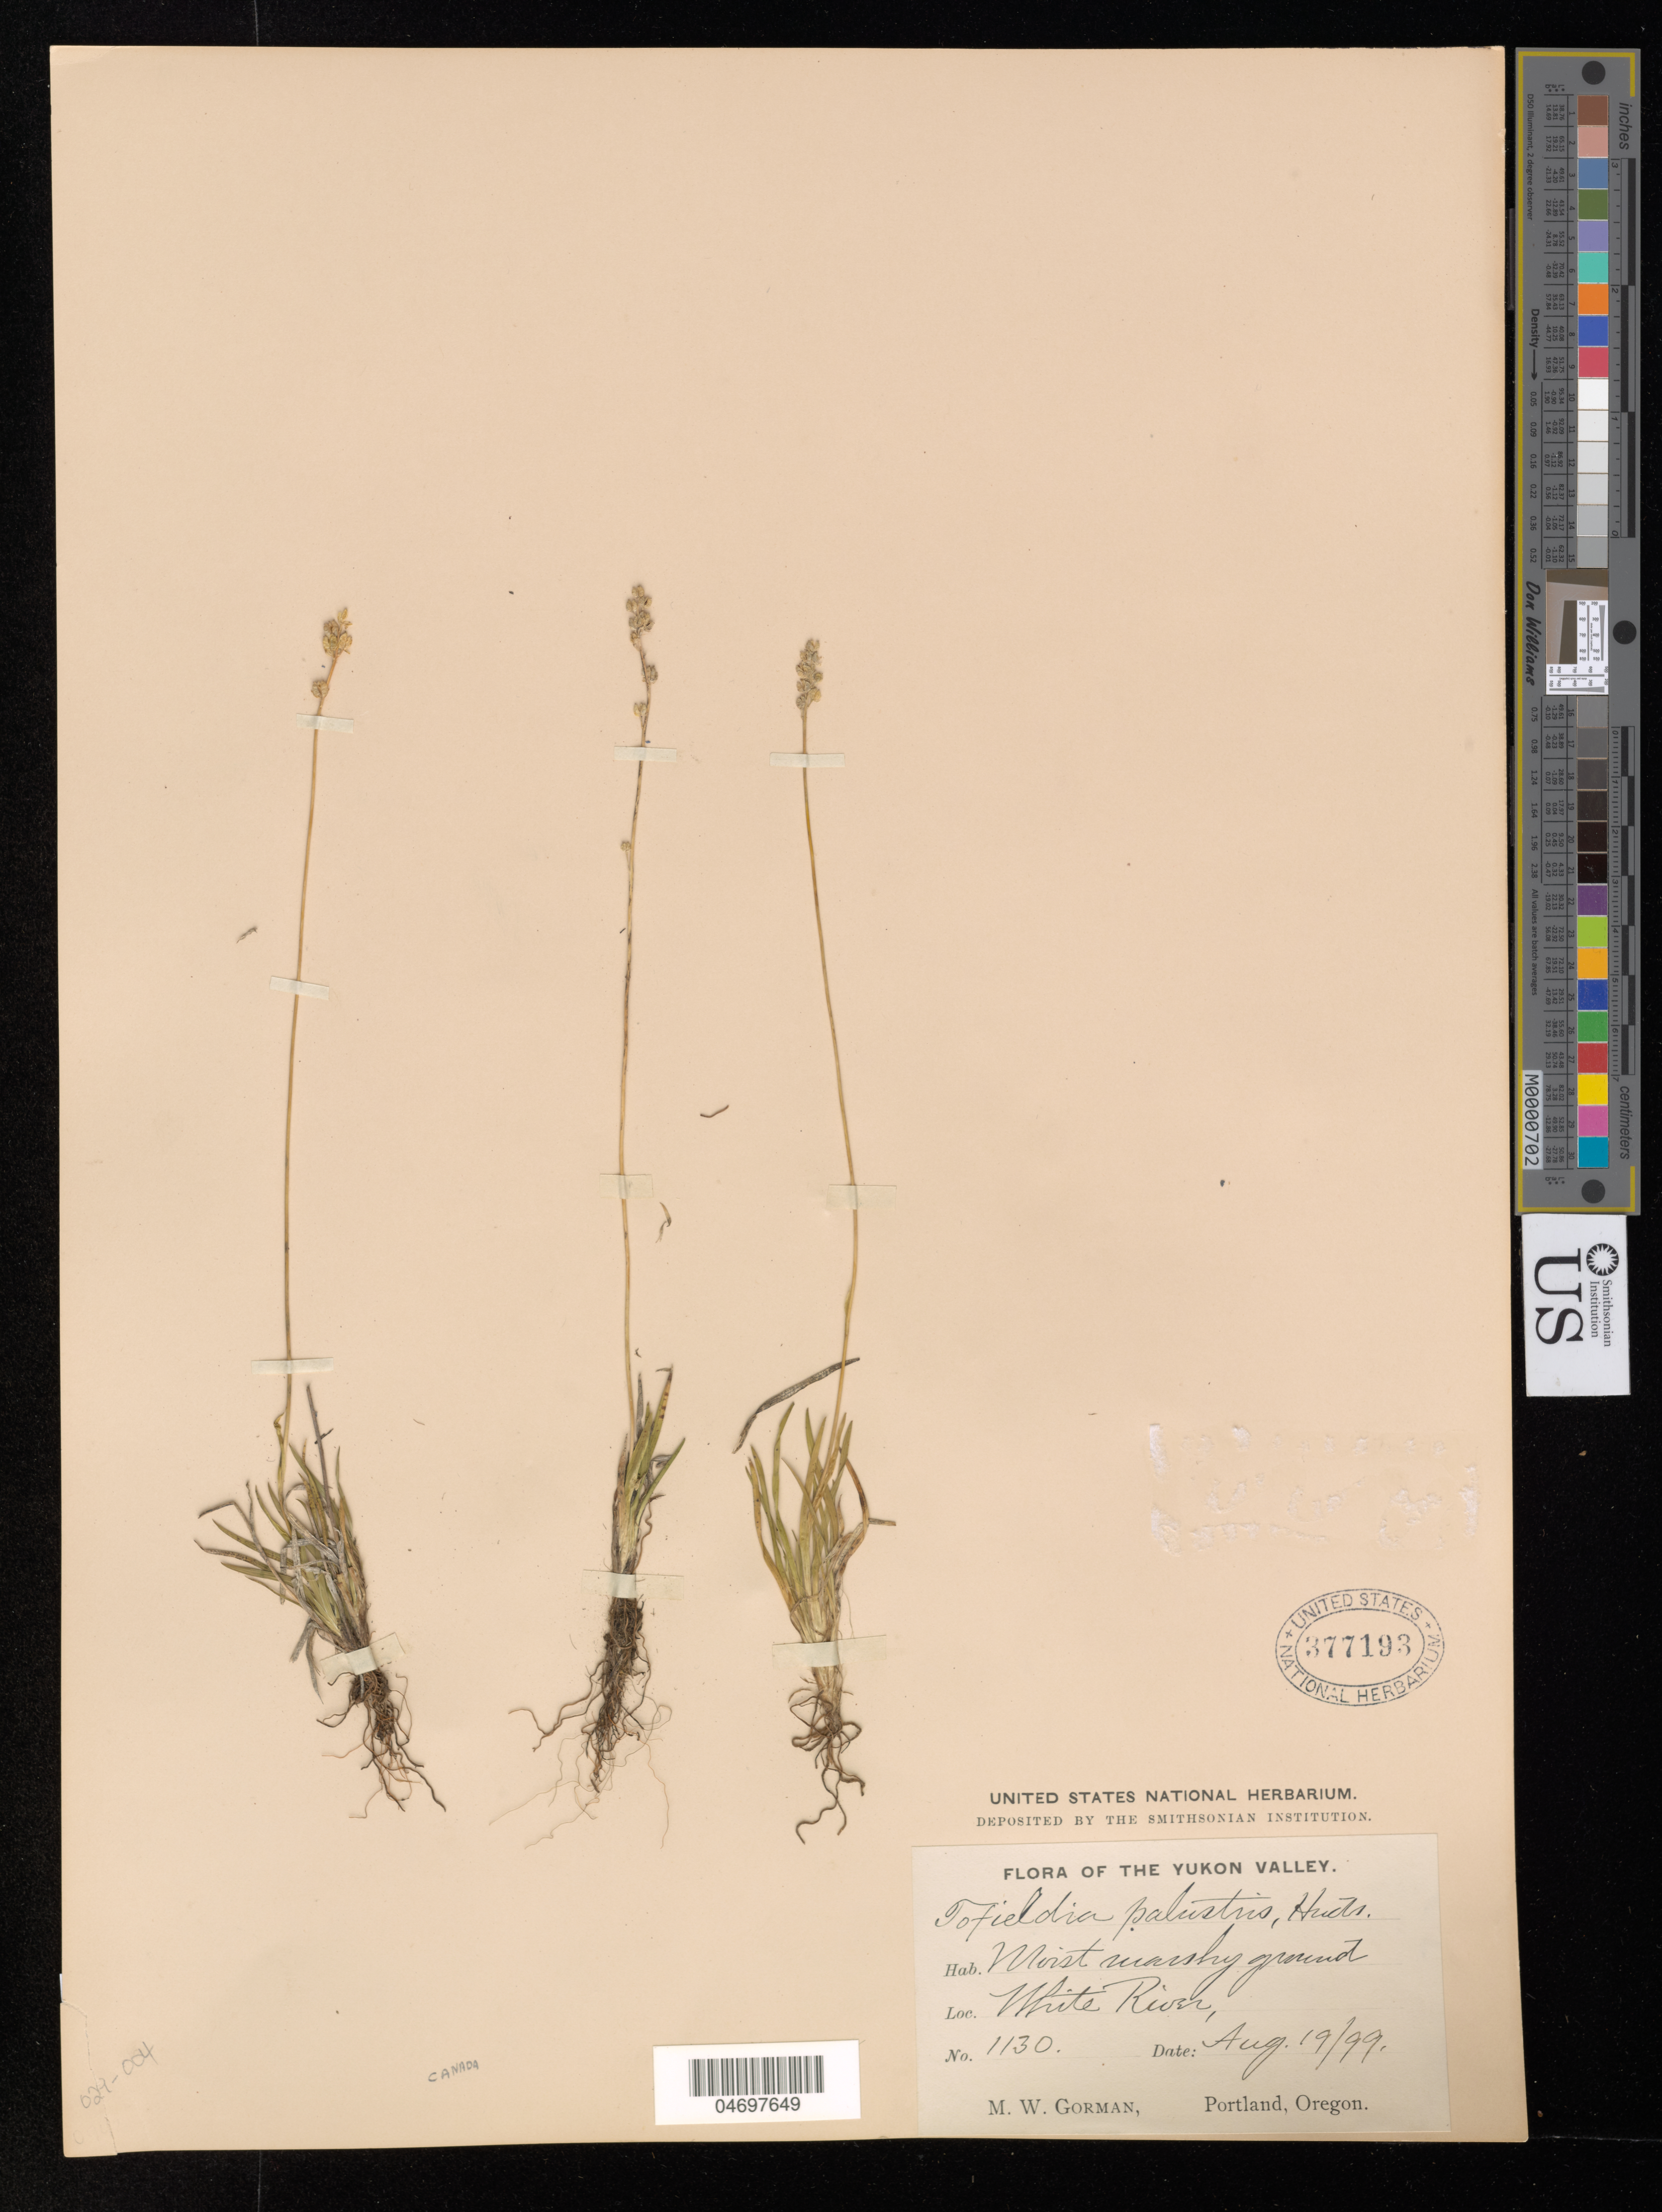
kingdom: Plantae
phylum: Tracheophyta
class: Liliopsida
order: Alismatales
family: Tofieldiaceae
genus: Tofieldia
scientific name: Tofieldia palustris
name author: Huds.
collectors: M. W. Gorman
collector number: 1130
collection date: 1899-08-19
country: Canada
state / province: Yukon Territory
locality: White River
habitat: Moist marshy ground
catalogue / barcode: US 377193